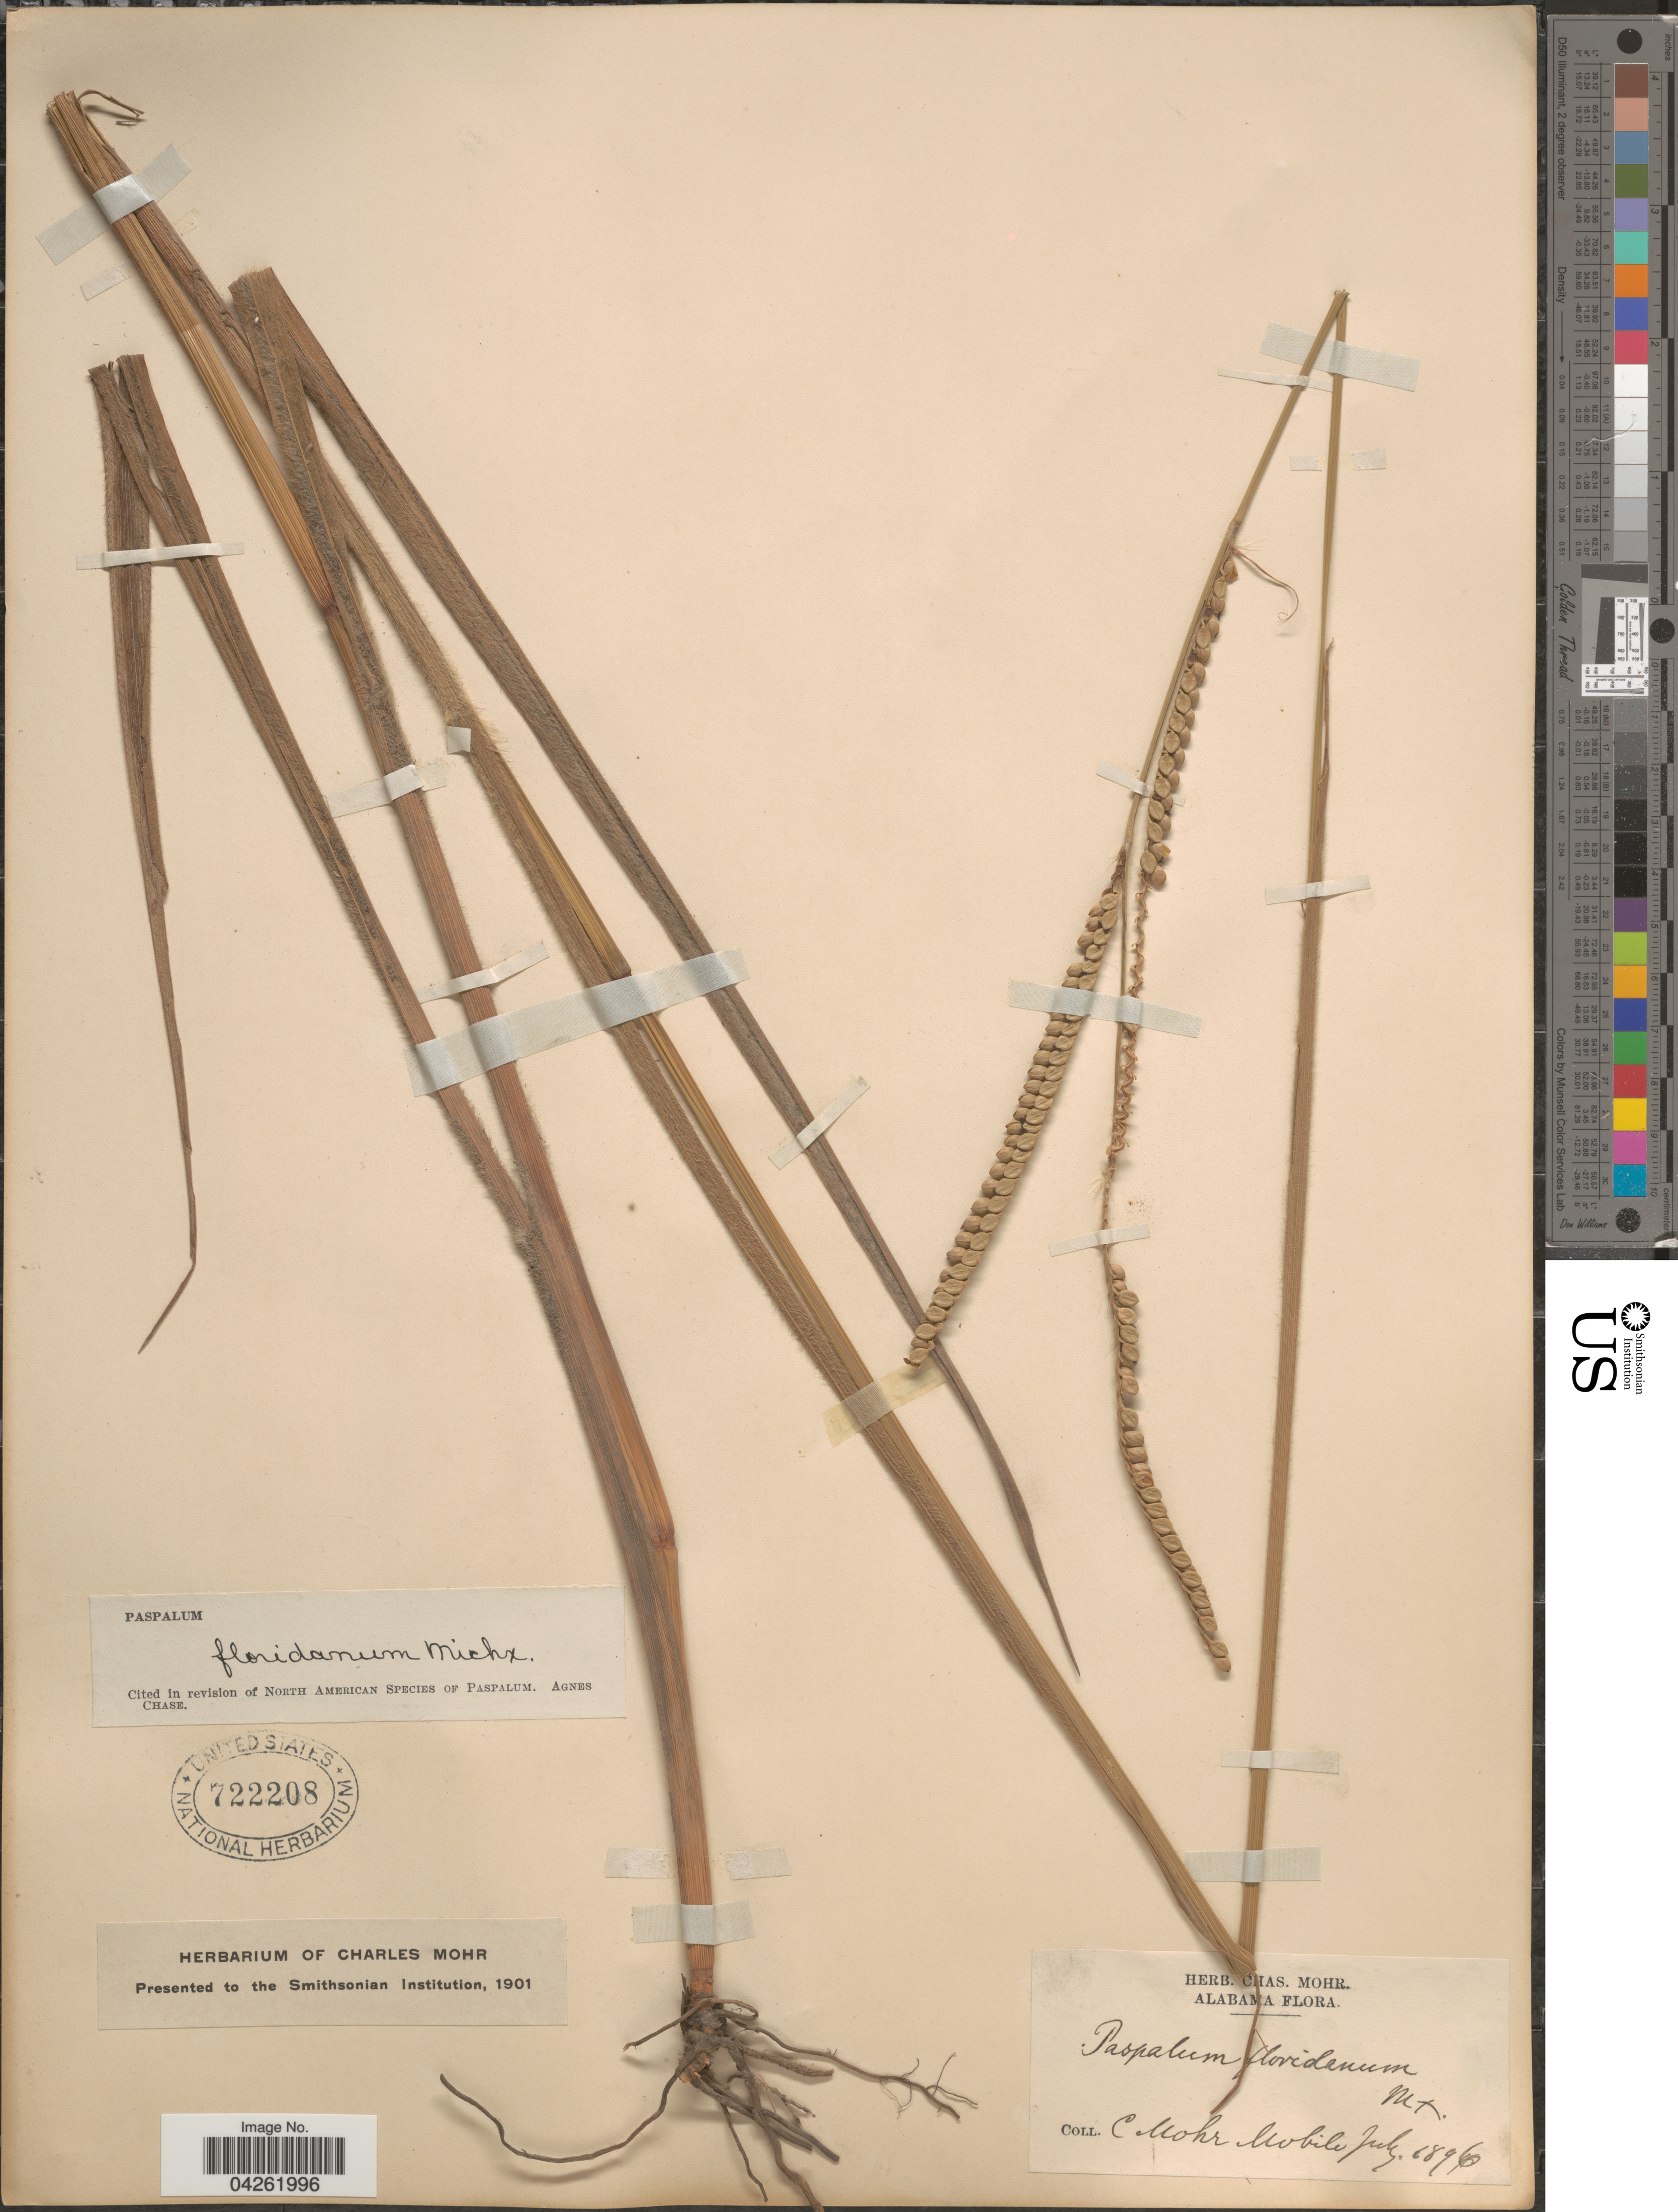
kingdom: Plantae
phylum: Tracheophyta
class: Liliopsida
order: Poales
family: Poaceae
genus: Paspalum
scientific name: Paspalum floridanum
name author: Michx.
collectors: Mohr, C. T. (herbarium)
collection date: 1896-07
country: United States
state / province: Alabama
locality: Mobile.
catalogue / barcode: US 722208